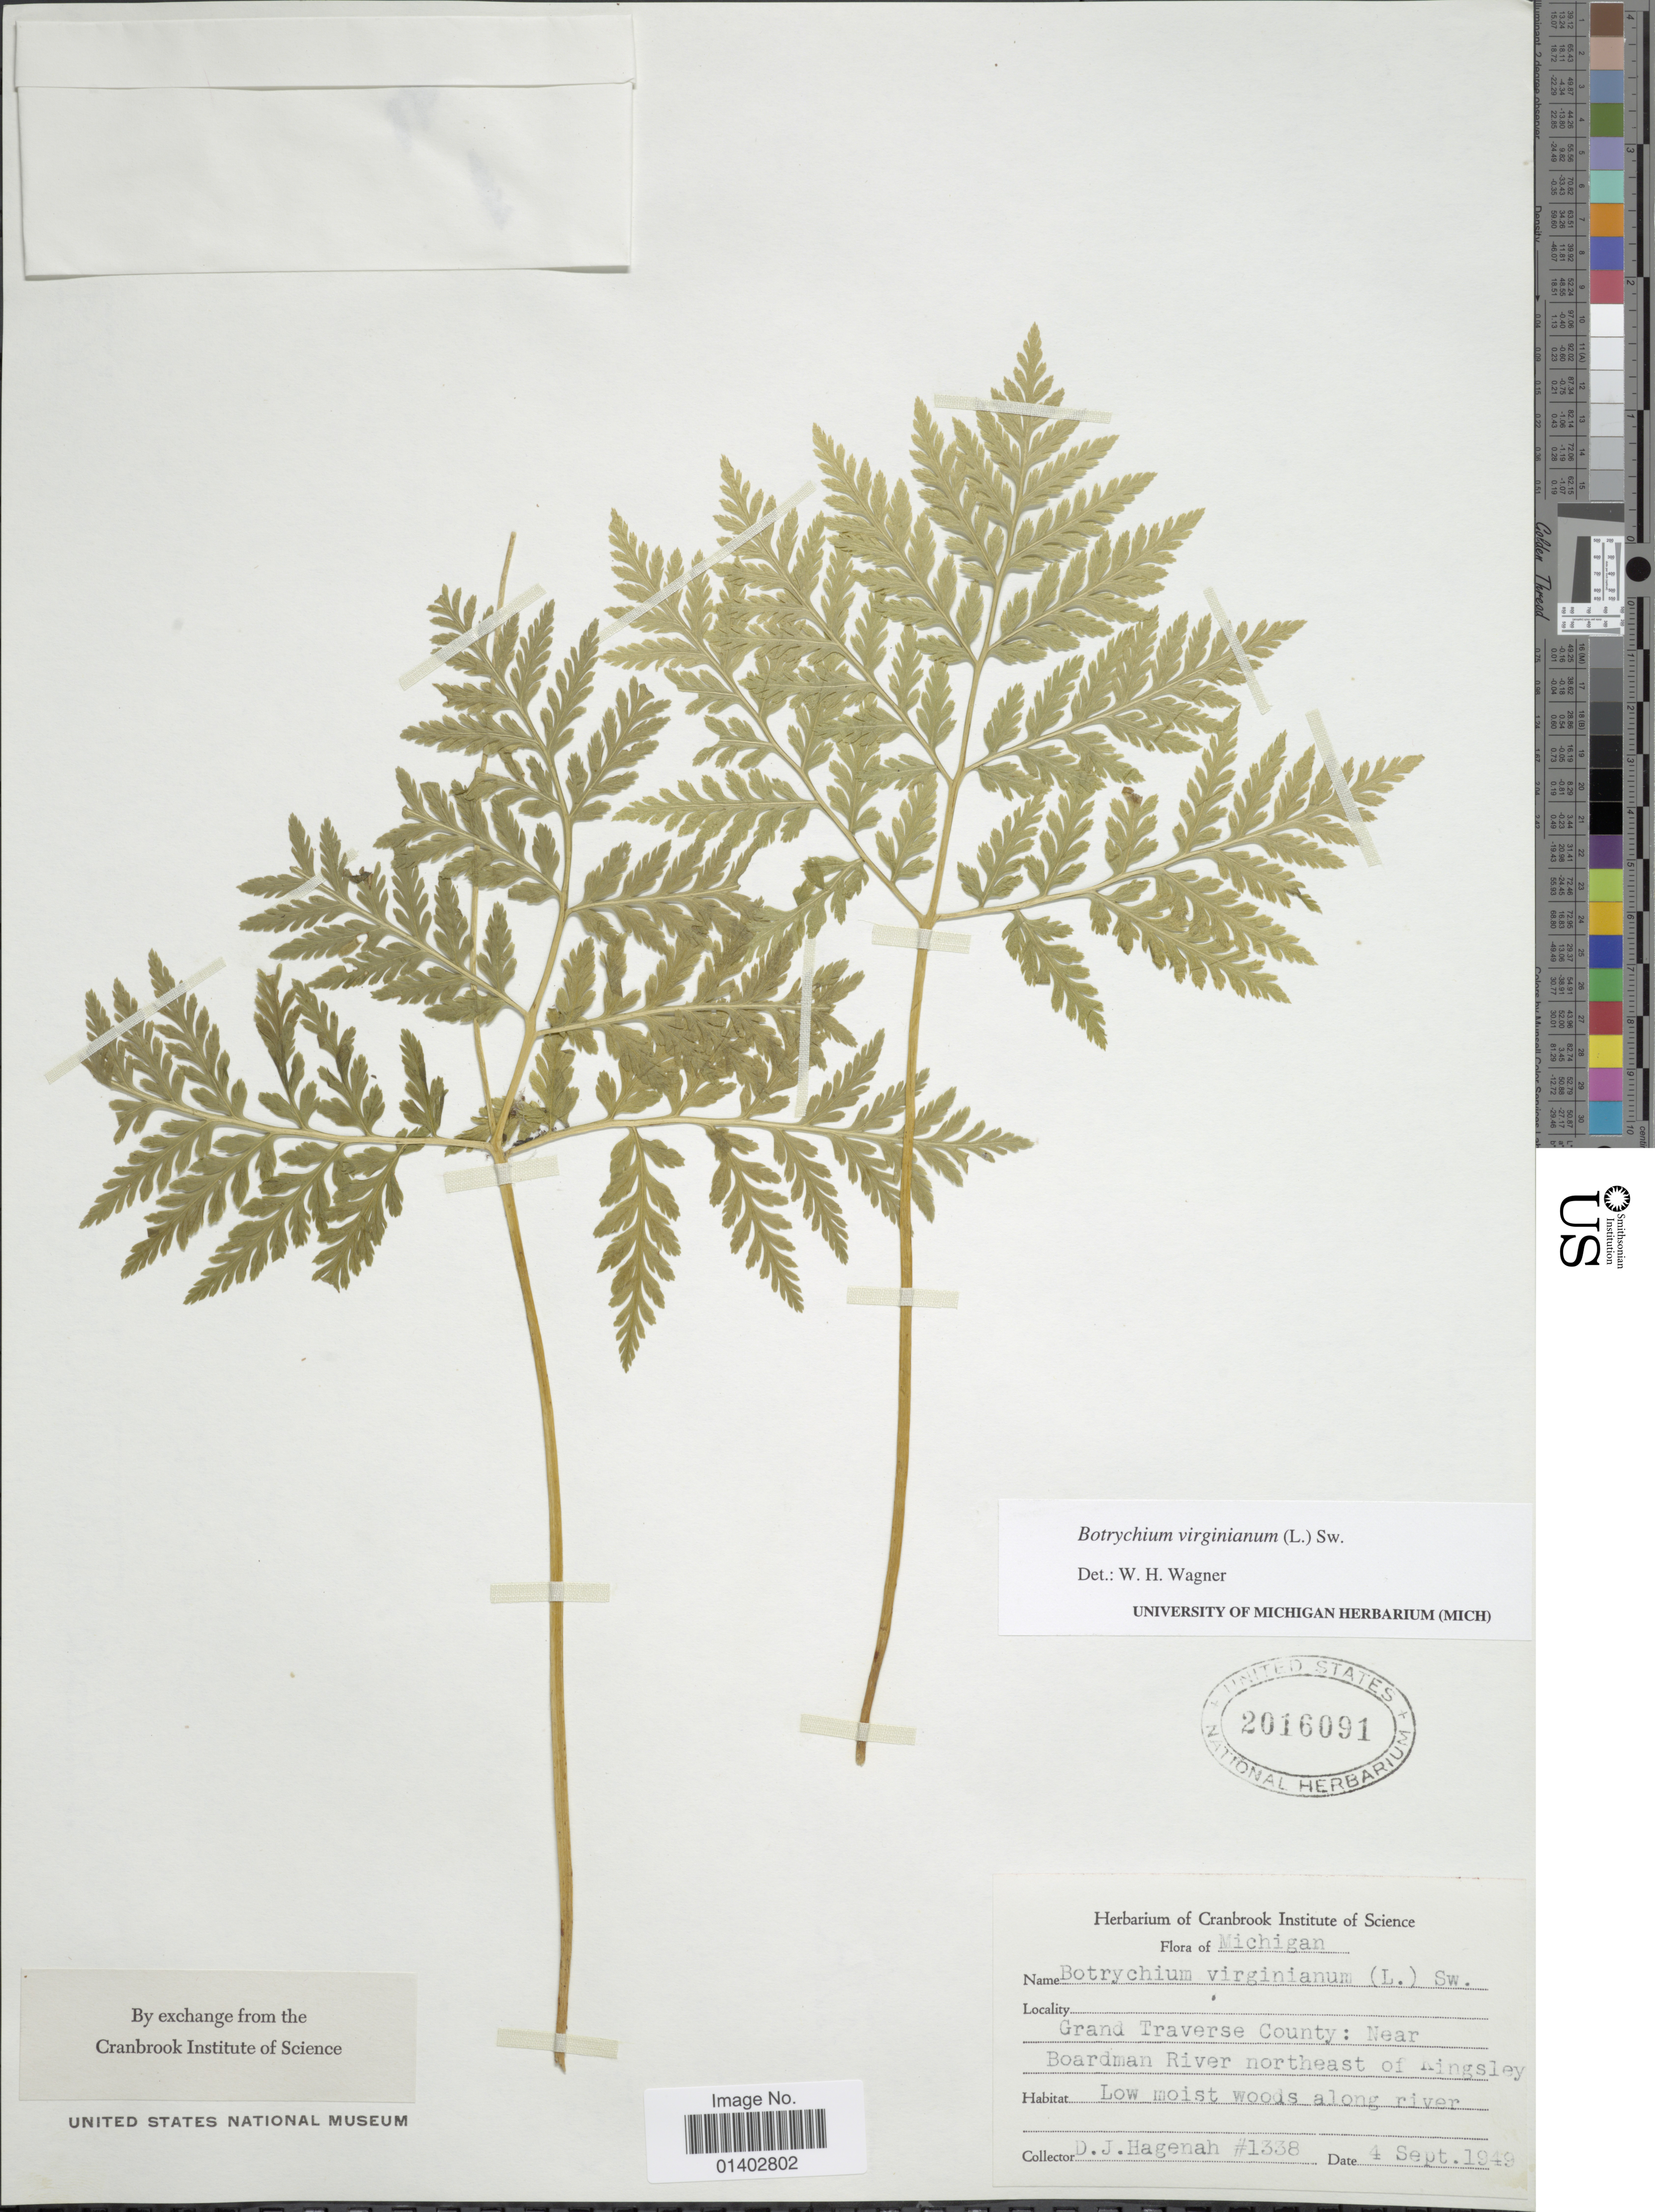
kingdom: Plantae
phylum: Tracheophyta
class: Polypodiopsida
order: Ophioglossales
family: Ophioglossaceae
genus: Botrychium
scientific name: Botrychium virginianum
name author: (L.) Sw.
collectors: D. Hagenah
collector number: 1338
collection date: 1949-09-04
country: United States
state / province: Michigan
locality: Grand Traverse County: Near Boardman River northeast of Ringsley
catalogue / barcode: US 2016091